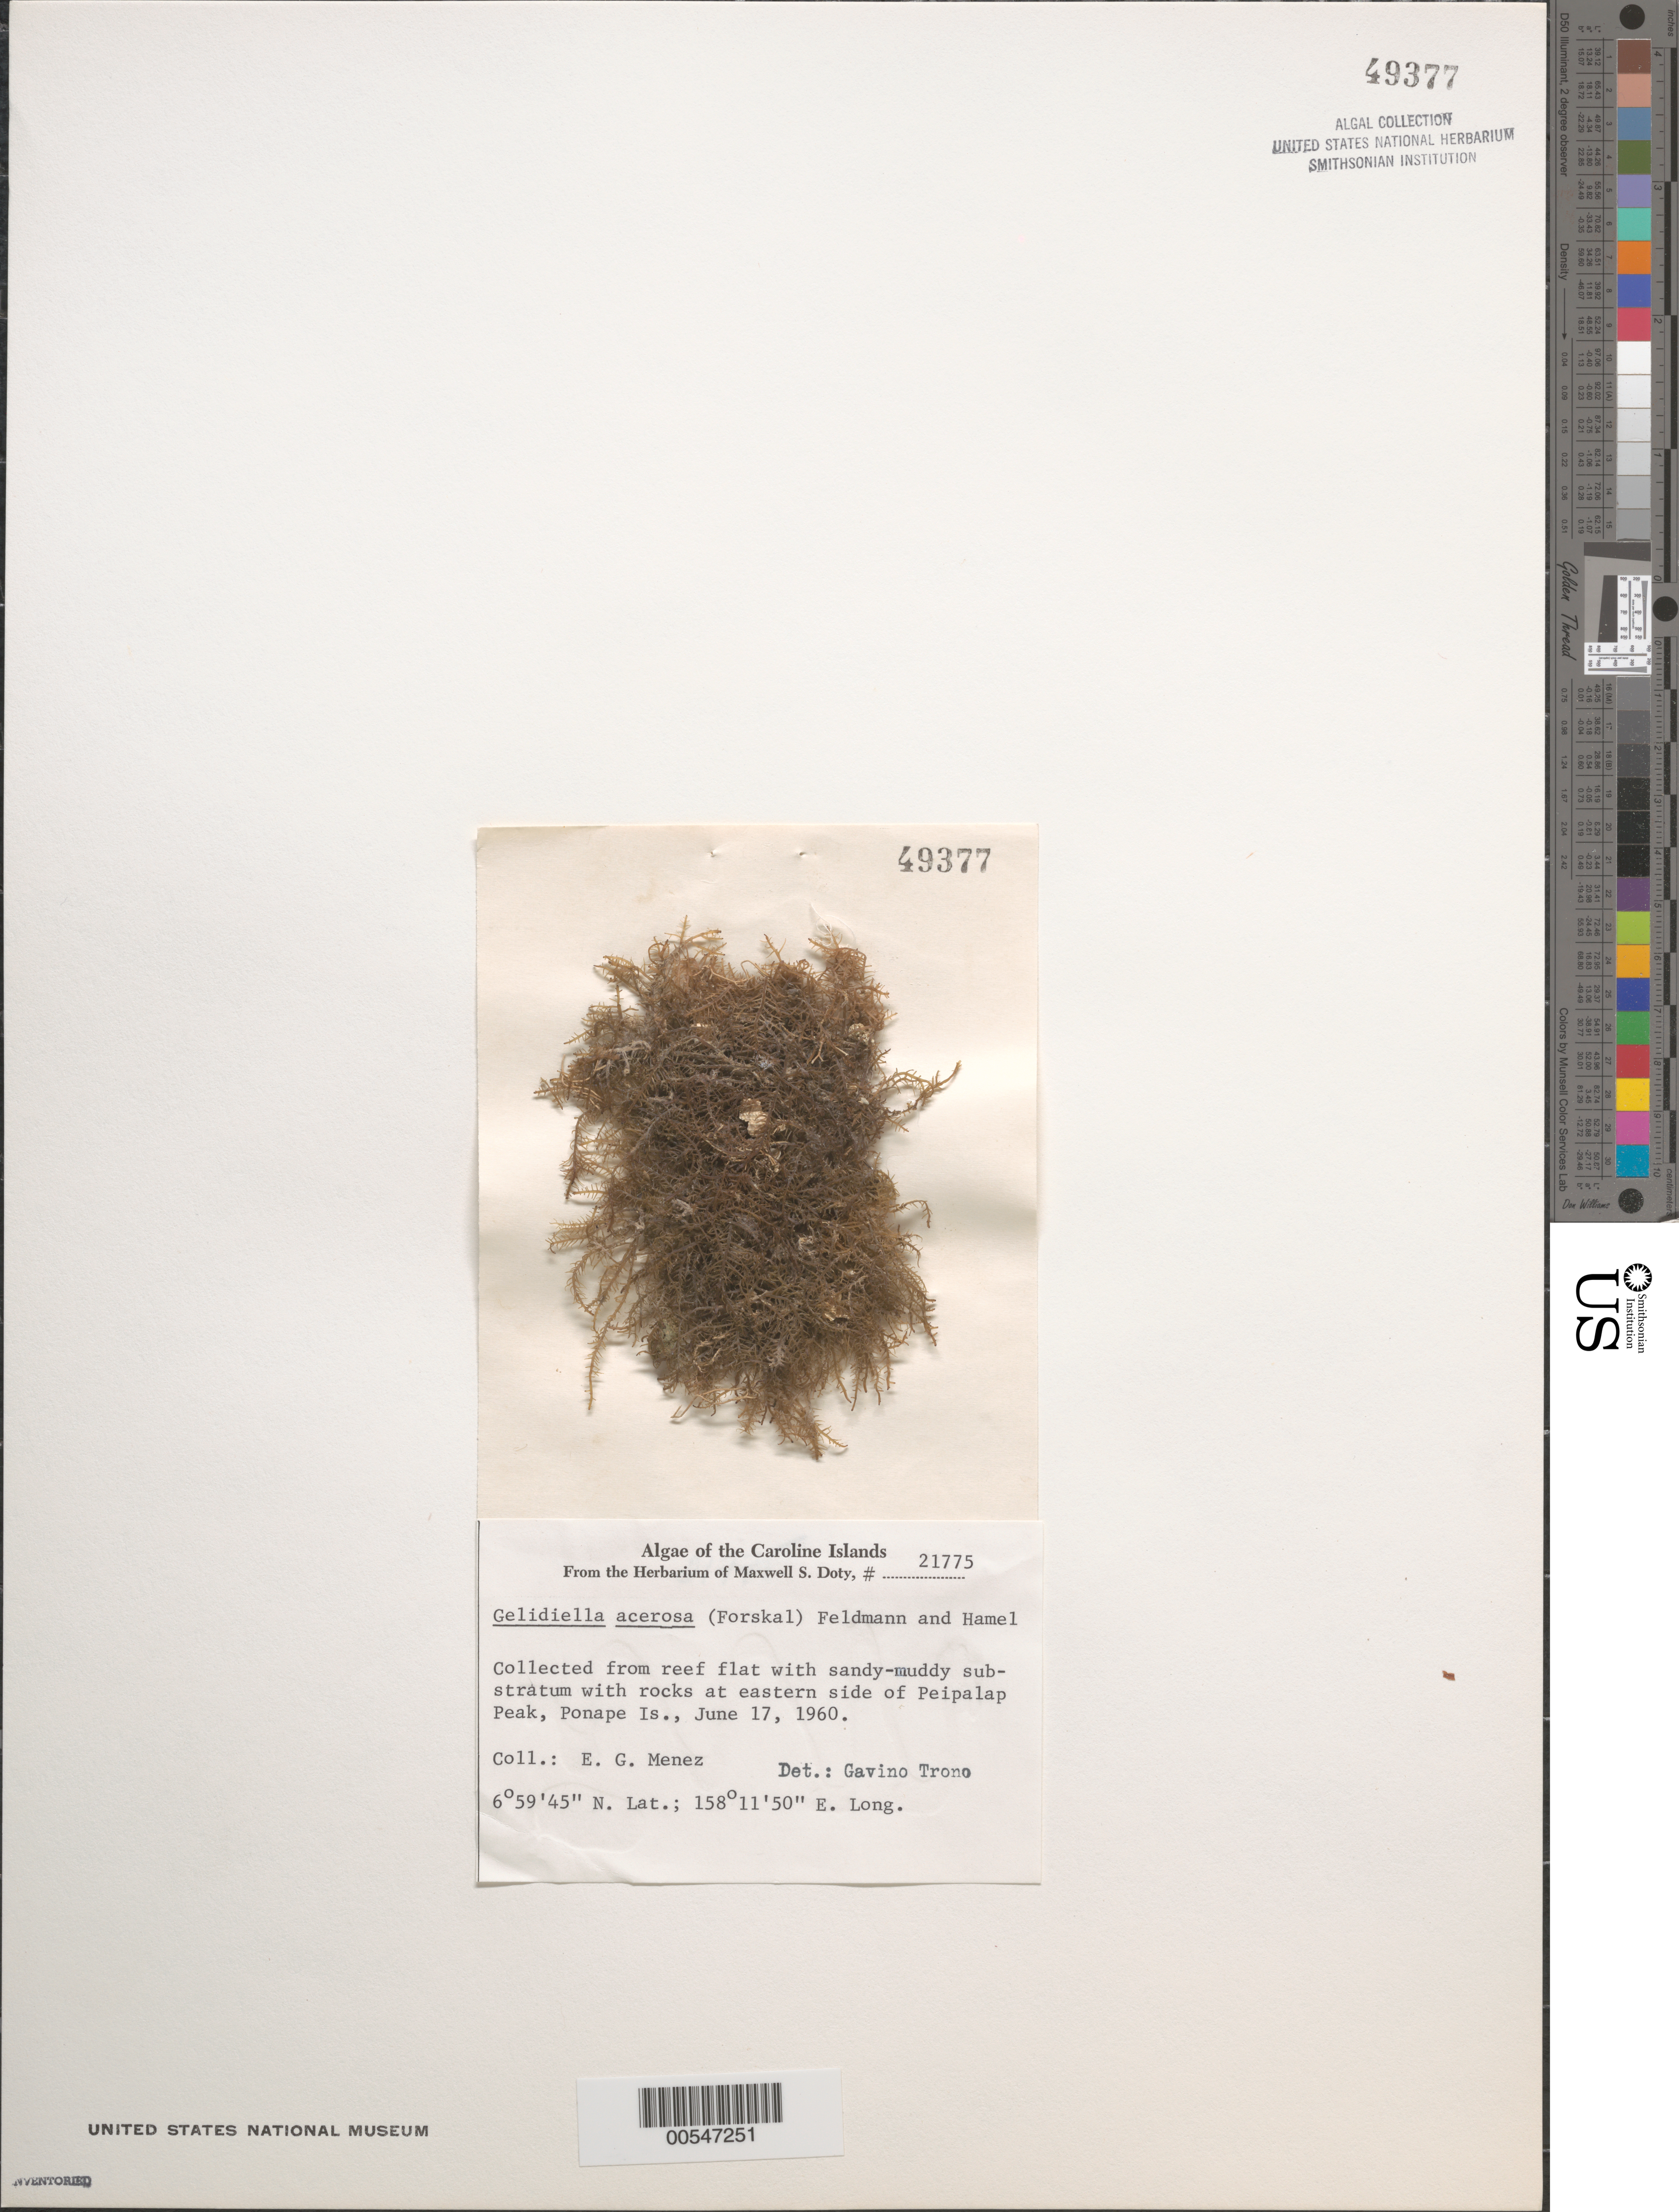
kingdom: Plantae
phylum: Rhodophyta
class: Florideophyceae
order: Gelidiales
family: Gelidiellaceae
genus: Gelidiella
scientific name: Gelidiella acerosa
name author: (Forssk.) Feldmann & G. Hamel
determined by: Trono, Gavino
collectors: Meñez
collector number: MSD 21775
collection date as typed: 17 Jun 1960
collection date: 1960-06-17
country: Micronesia, Federated States of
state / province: Pohnpei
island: Pohnpei [Ponape]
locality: Peipalap Peak, east side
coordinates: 6 59' 45" N, 158 11' 50" E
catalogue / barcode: US 49377